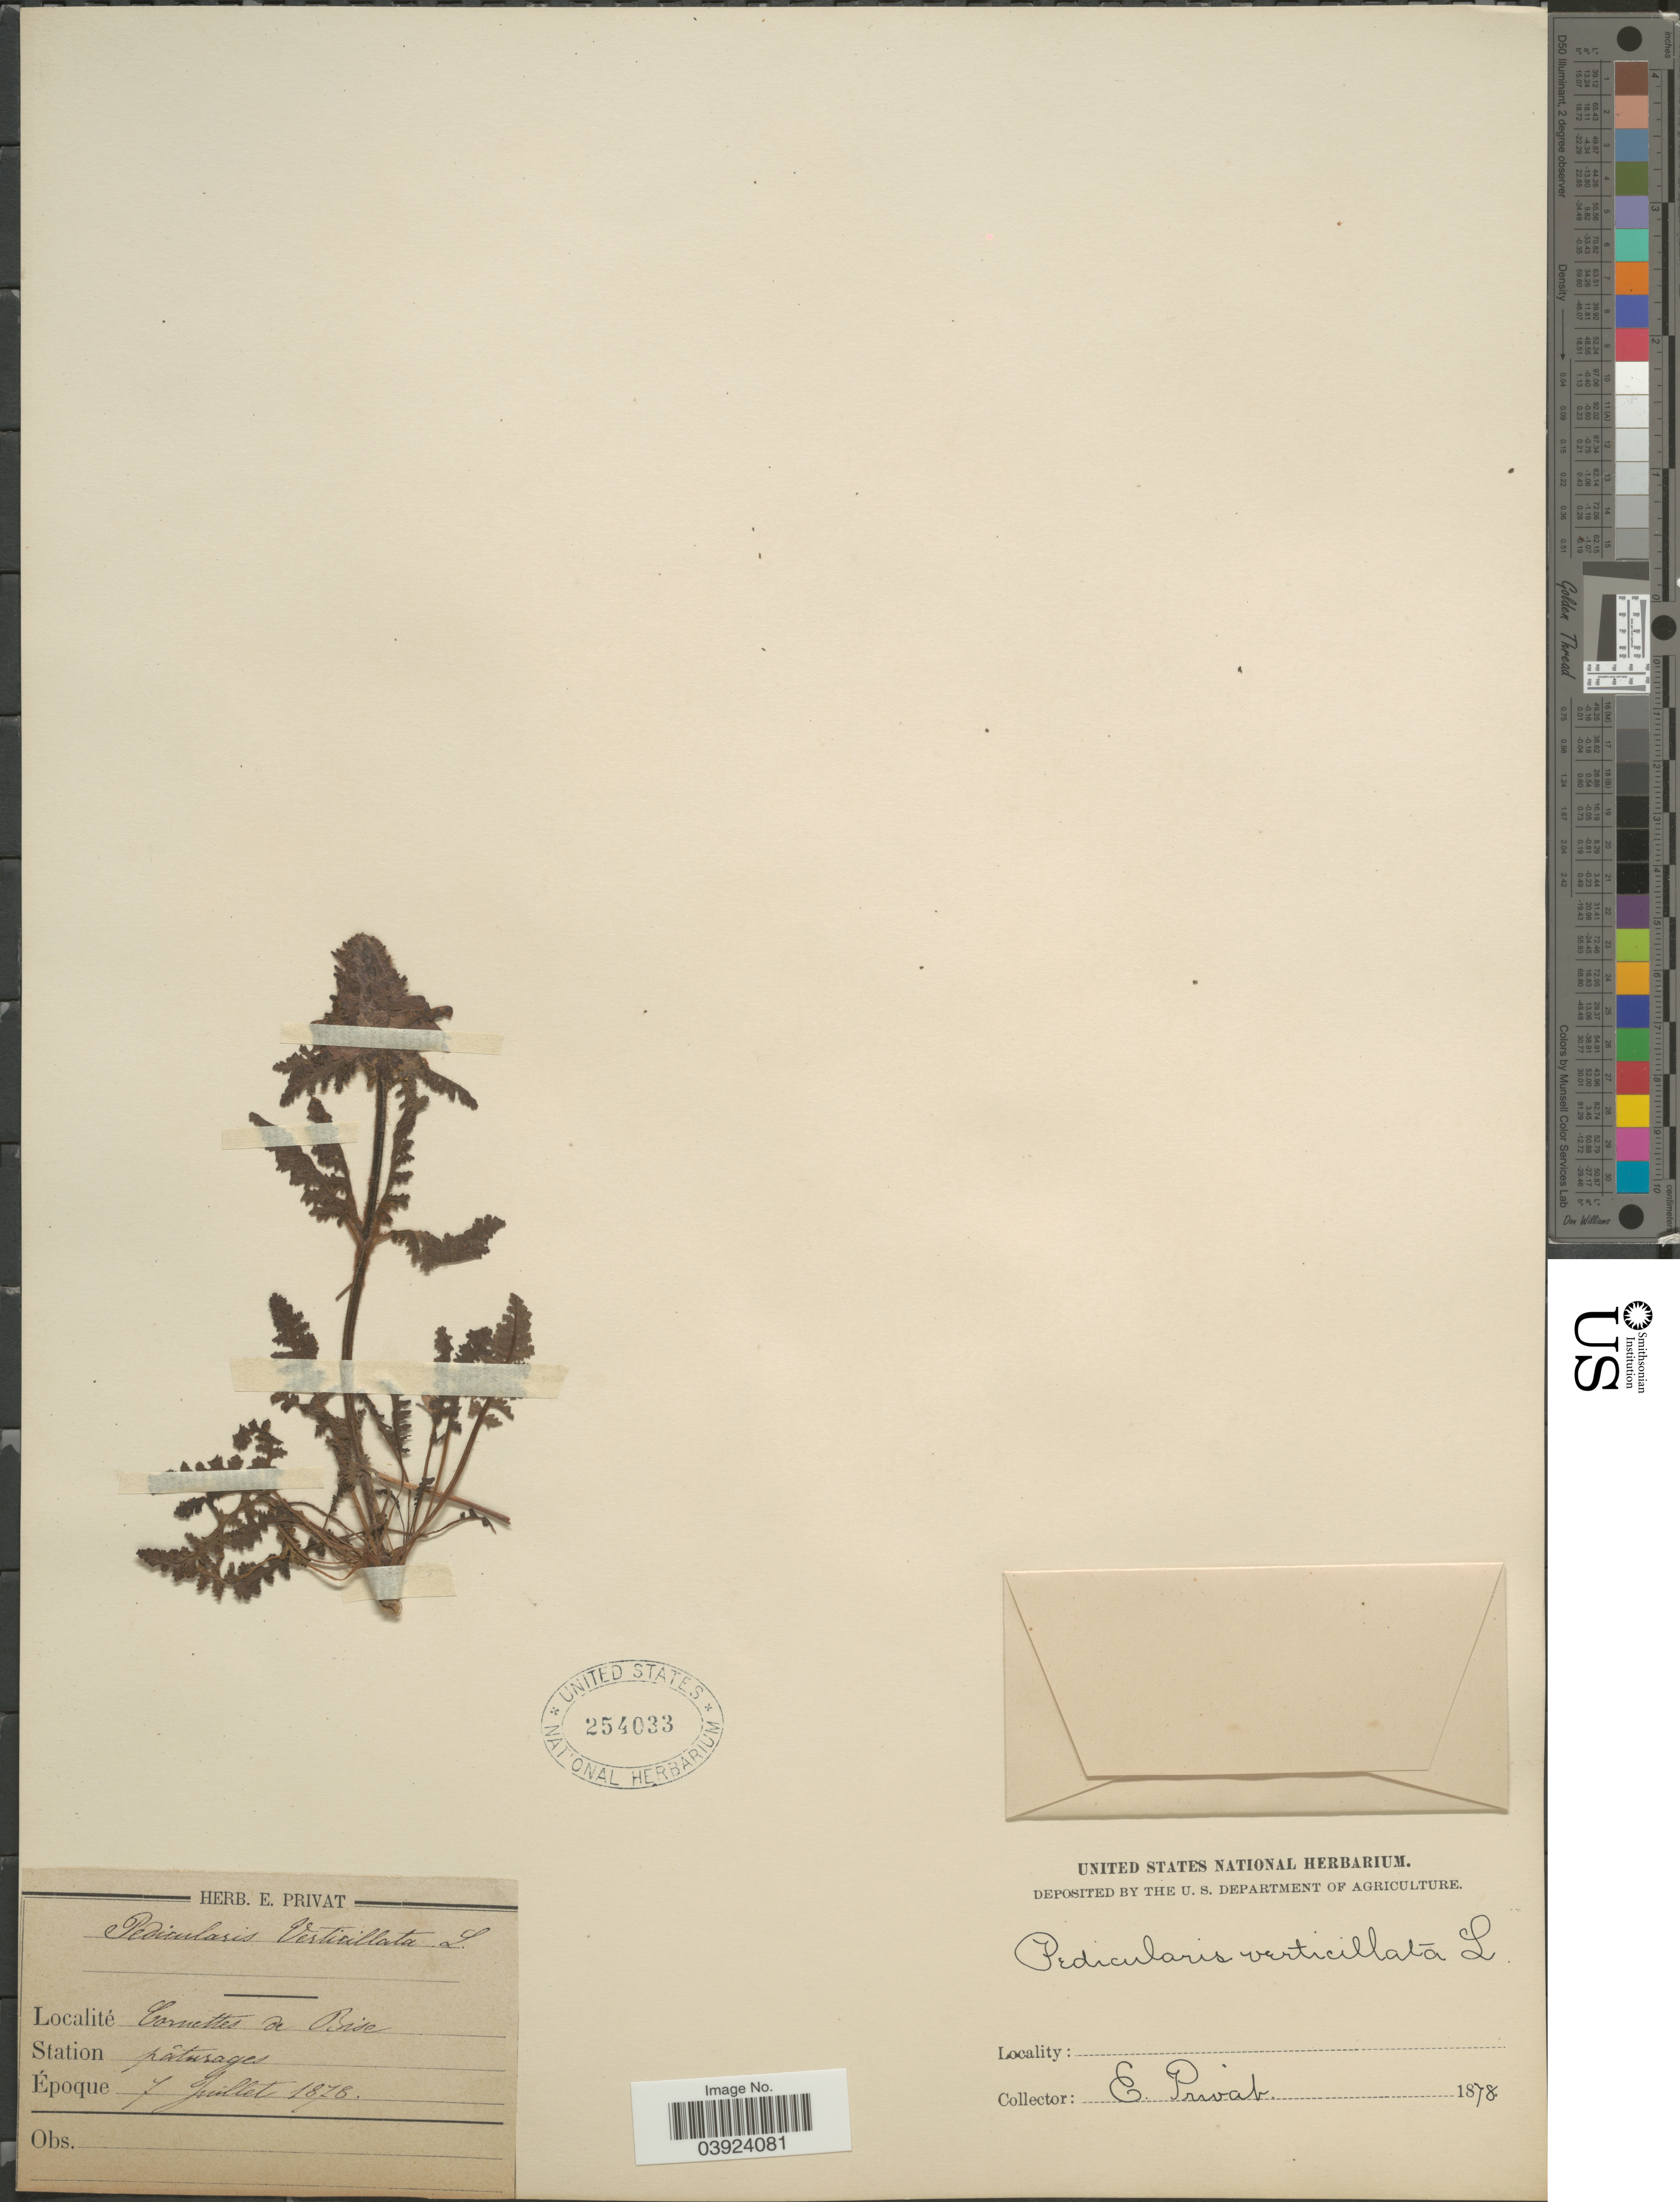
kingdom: Plantae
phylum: Tracheophyta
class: Magnoliopsida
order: Lamiales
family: Orobanchaceae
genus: Pedicularis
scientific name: Pedicularis verticillata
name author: L.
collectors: E. Privat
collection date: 1878-07-07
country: France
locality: Cormittes de Bise. Station pâturages.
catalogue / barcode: US 254033